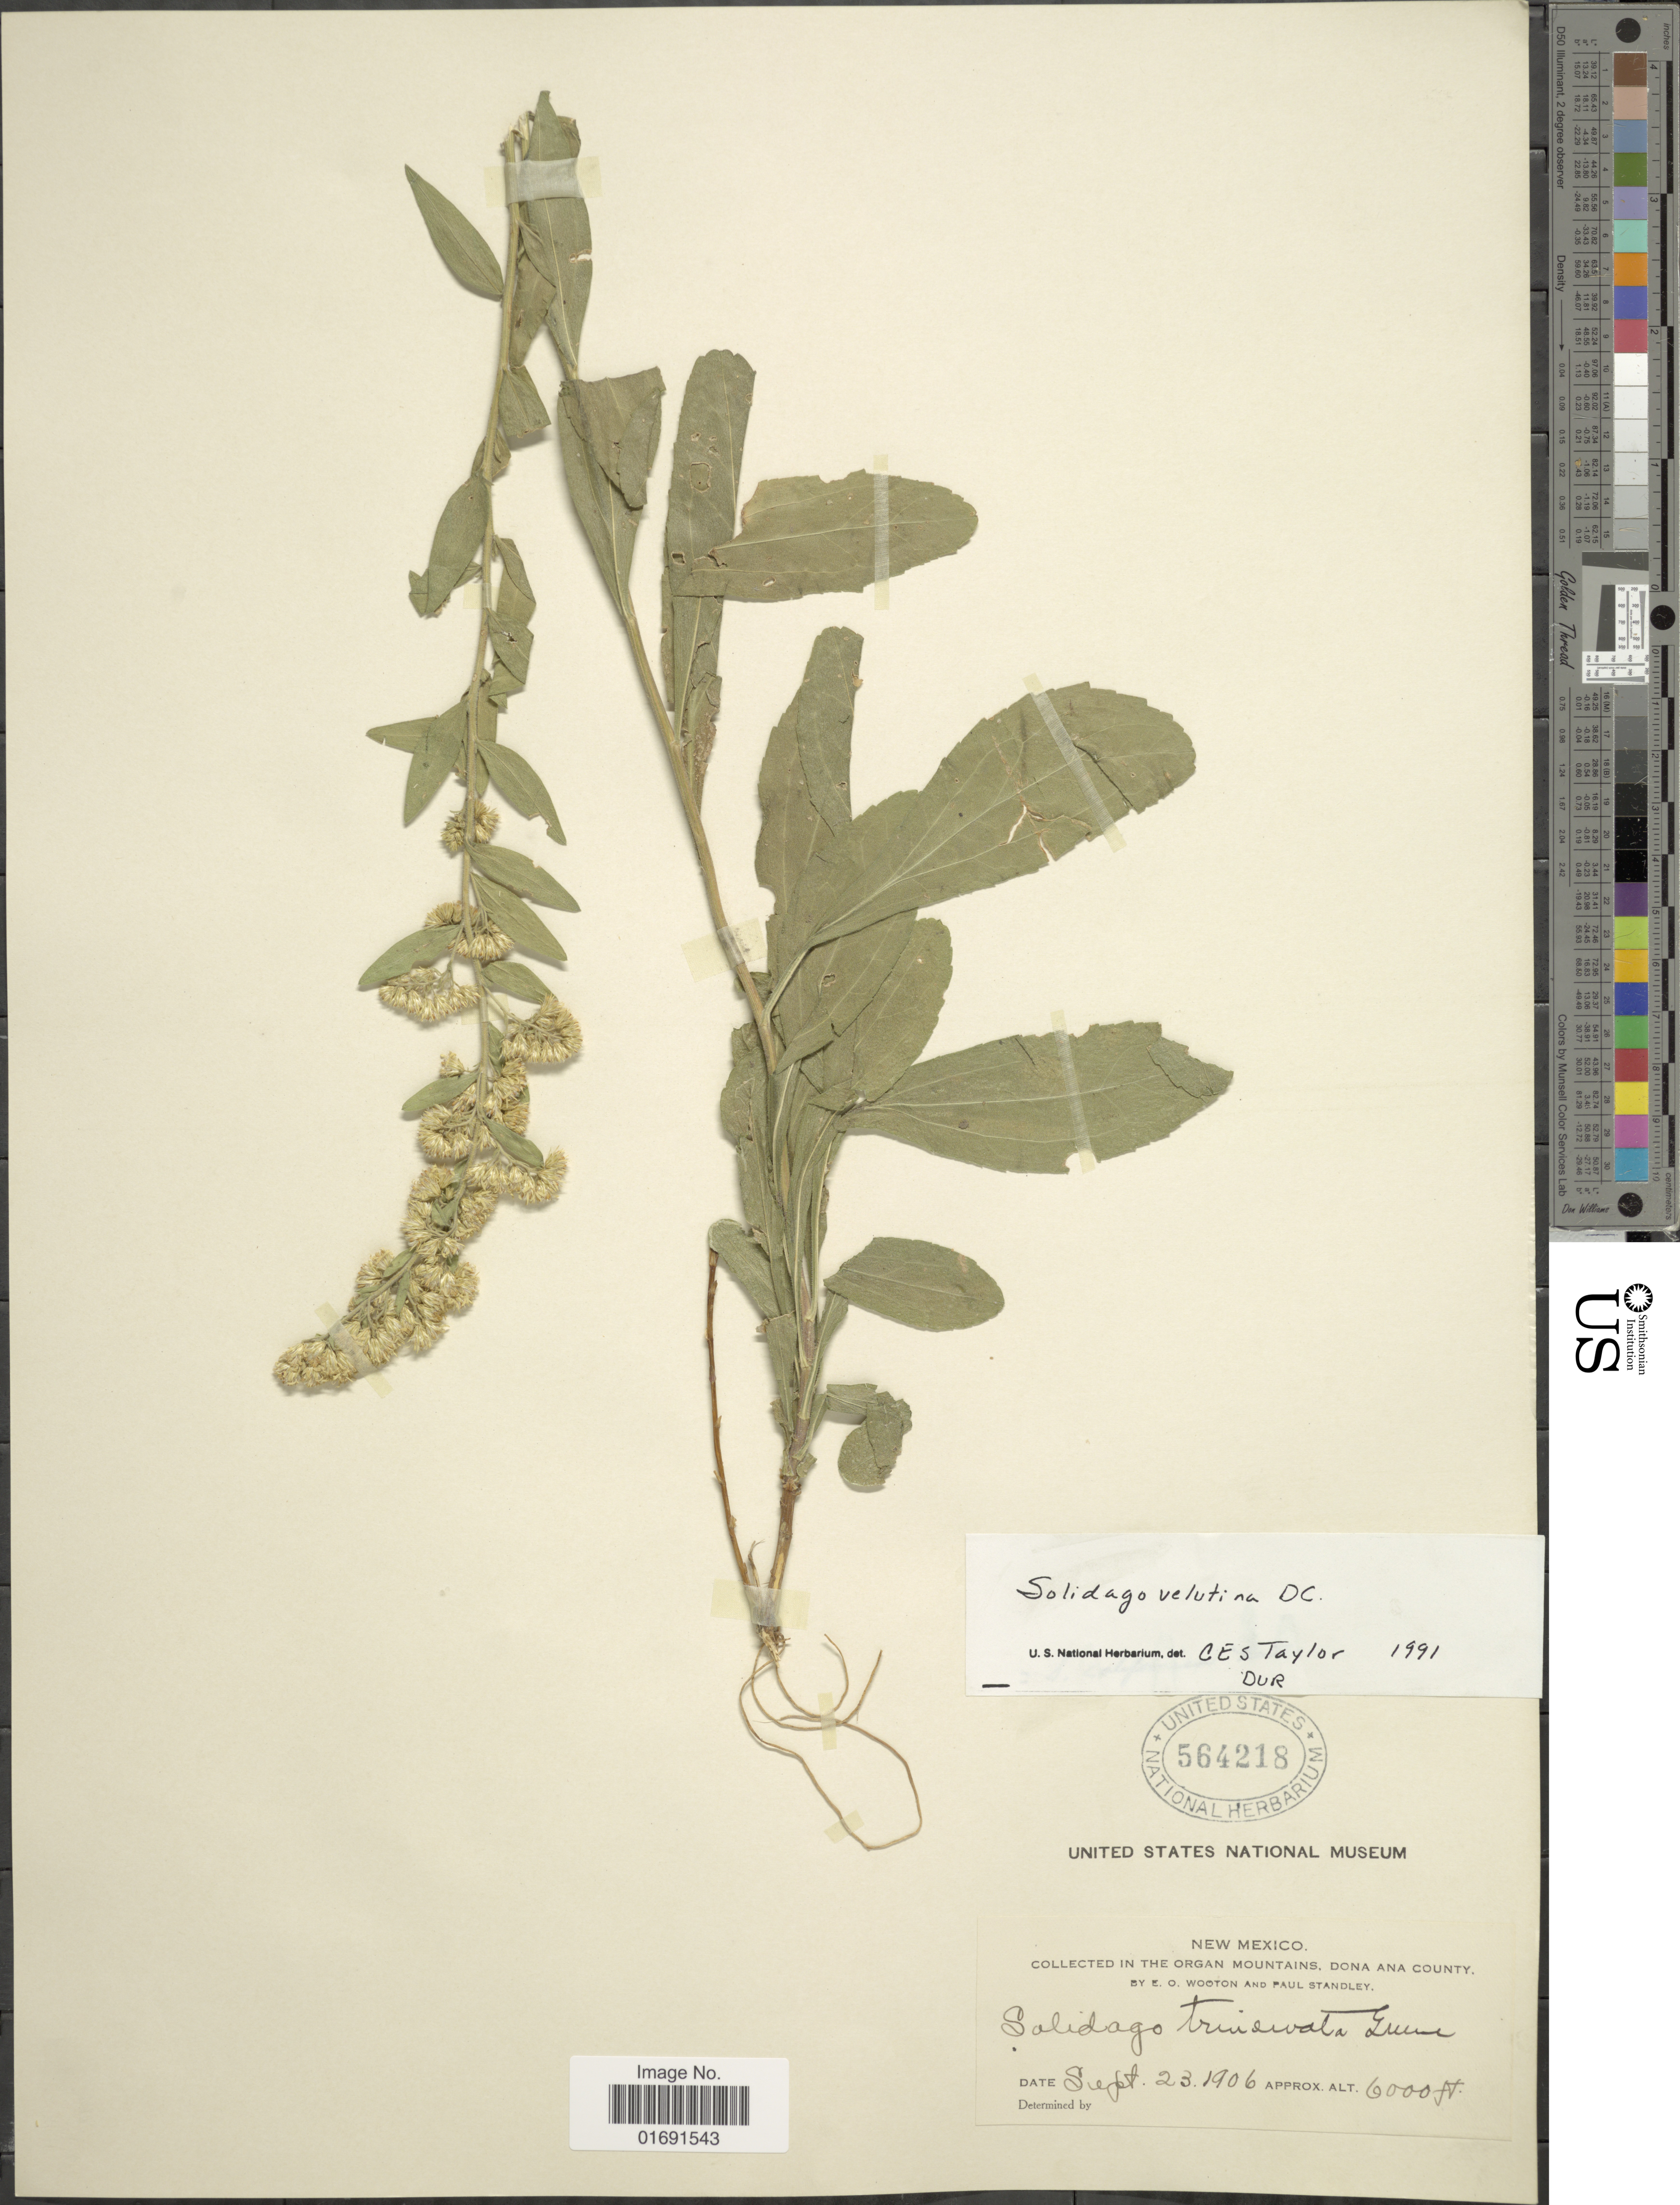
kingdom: Plantae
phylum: Tracheophyta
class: Magnoliopsida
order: Asterales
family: Asteraceae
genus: Solidago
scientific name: Solidago velutina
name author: DC.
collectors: E. O. Wooton & P. C. Standley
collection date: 1906-09-23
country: United States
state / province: New Mexico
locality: Organ Mountains, Dona Ana County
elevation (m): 1829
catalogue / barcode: US 564218